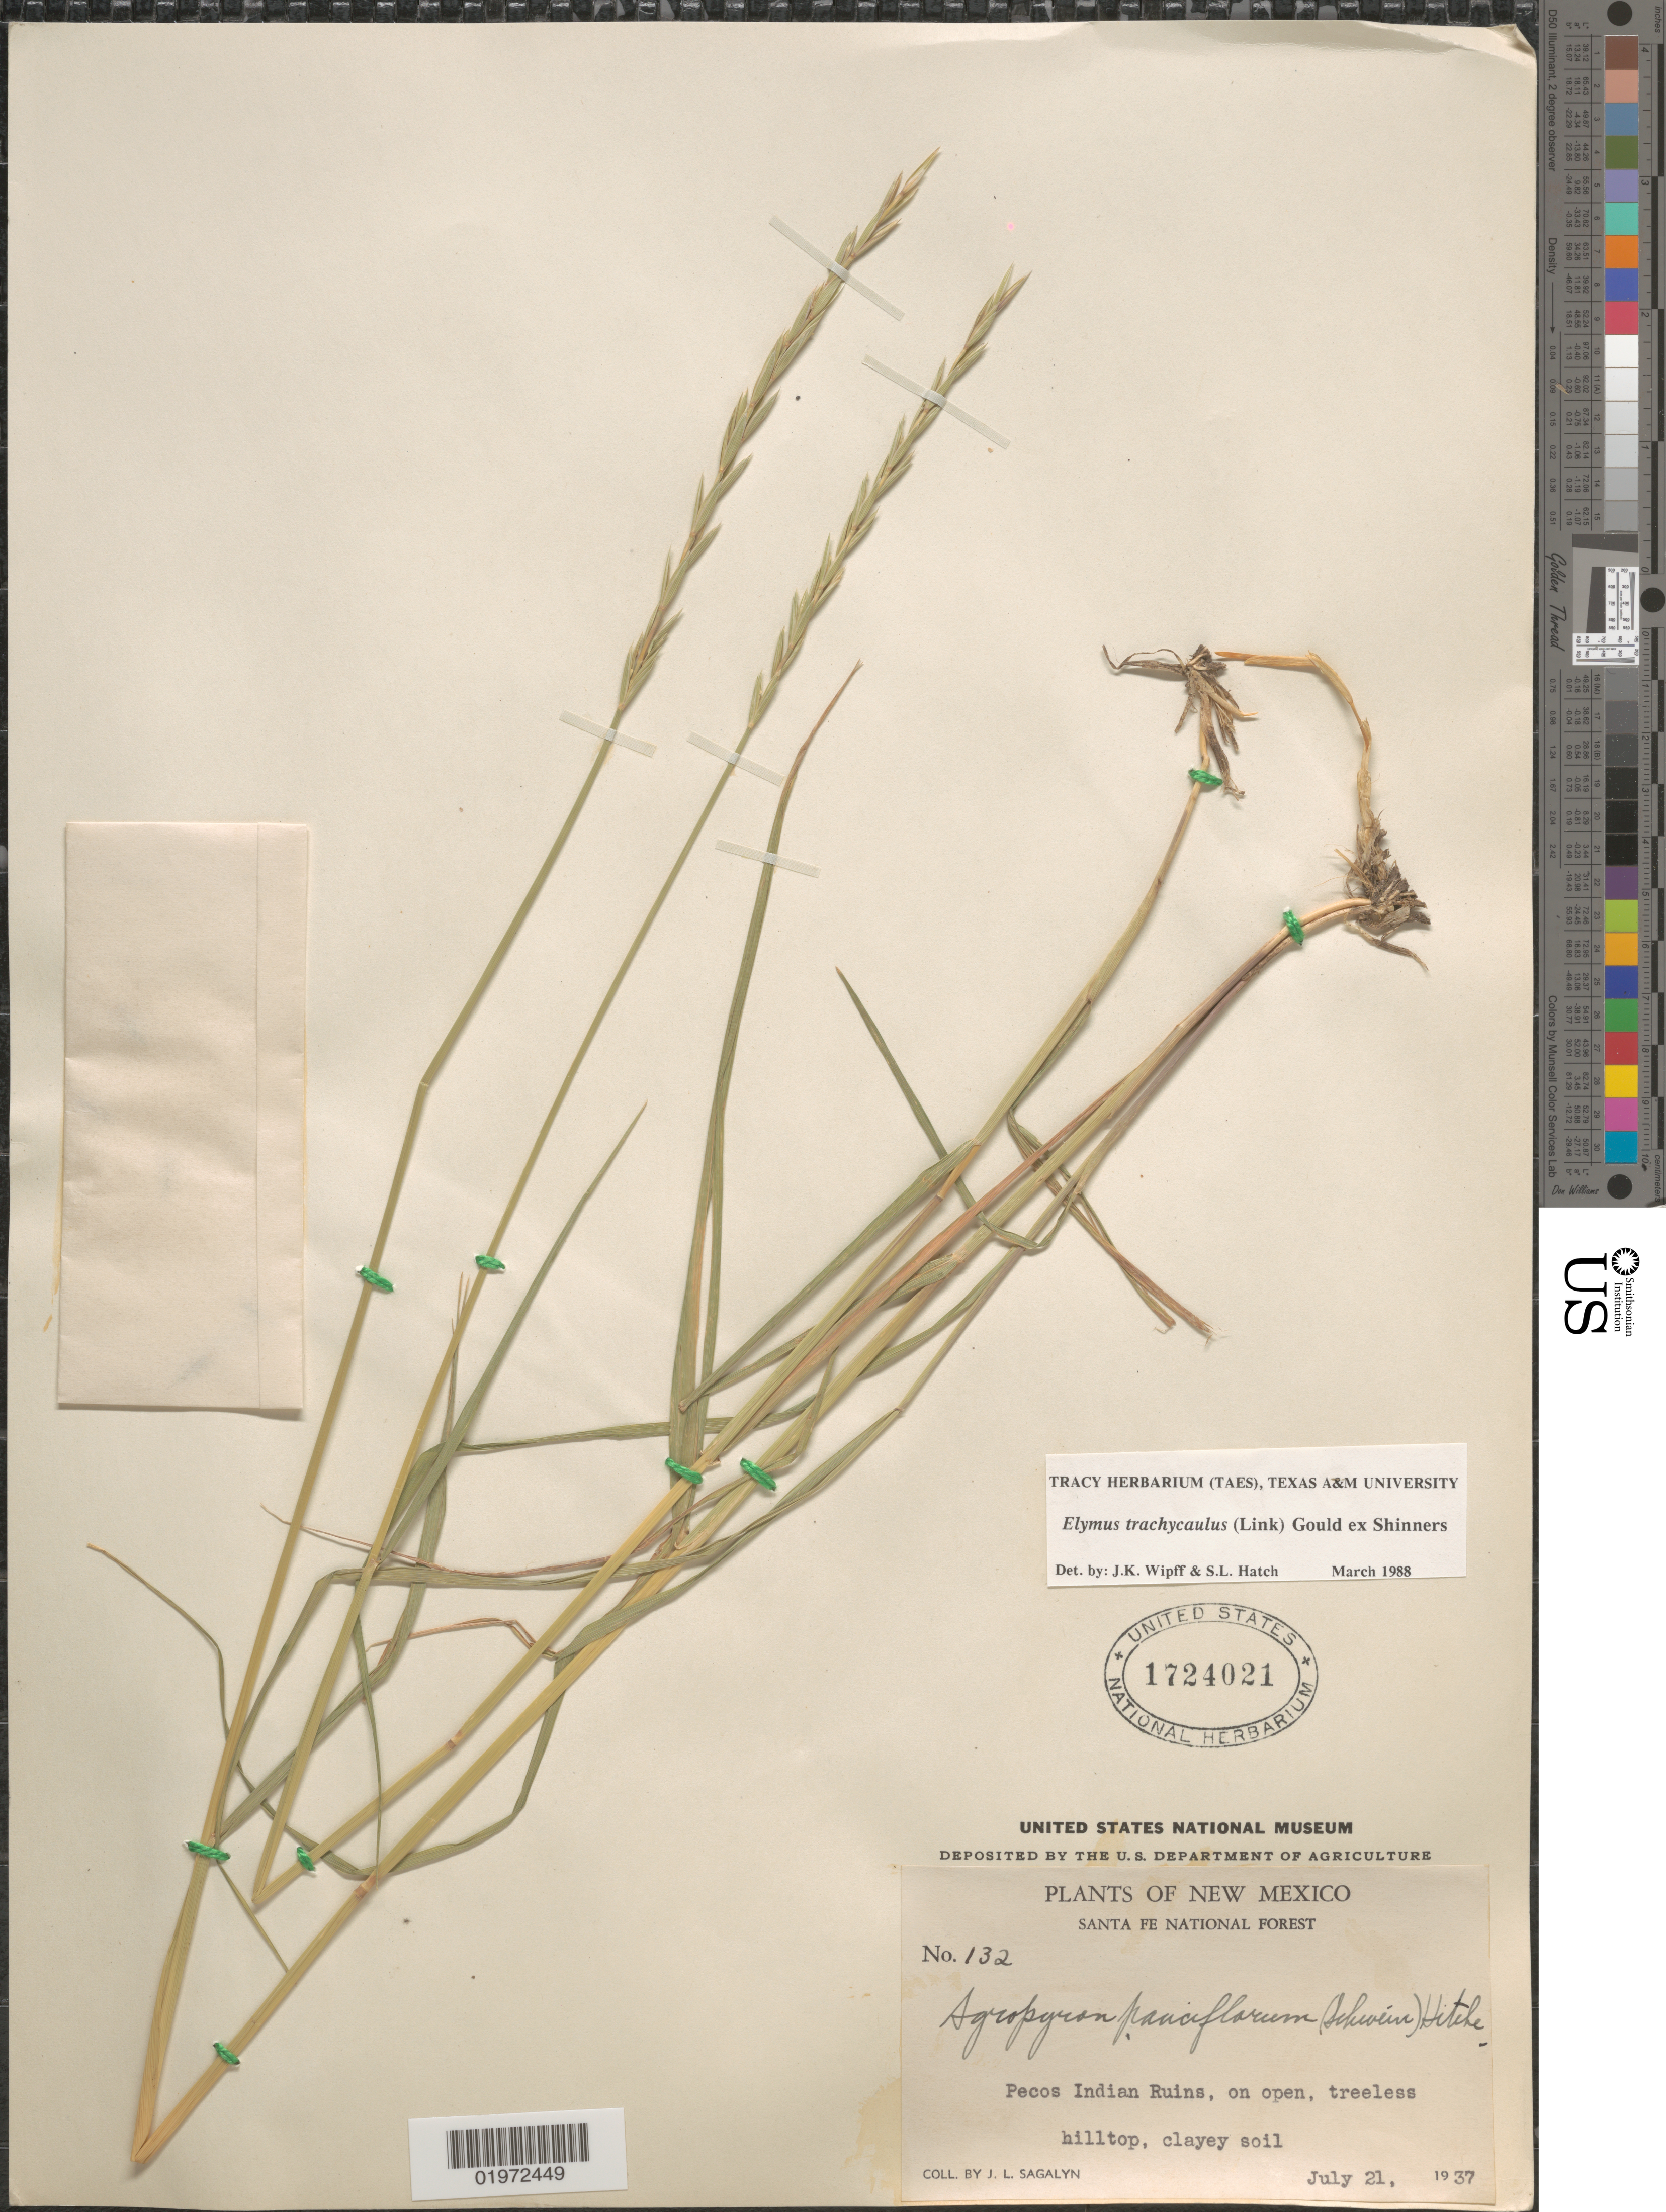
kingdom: Plantae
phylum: Tracheophyta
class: Liliopsida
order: Poales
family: Poaceae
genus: Elymus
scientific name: Elymus trachycaulus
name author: (Link) Gould ex Shinners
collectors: J. Sagalyn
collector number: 132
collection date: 1937-07-21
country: United States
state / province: New Mexico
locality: Santa Fe National Forest. Pecos Indian Ruins, on open, treeless hilltop, clayey soil.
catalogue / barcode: US 1724021